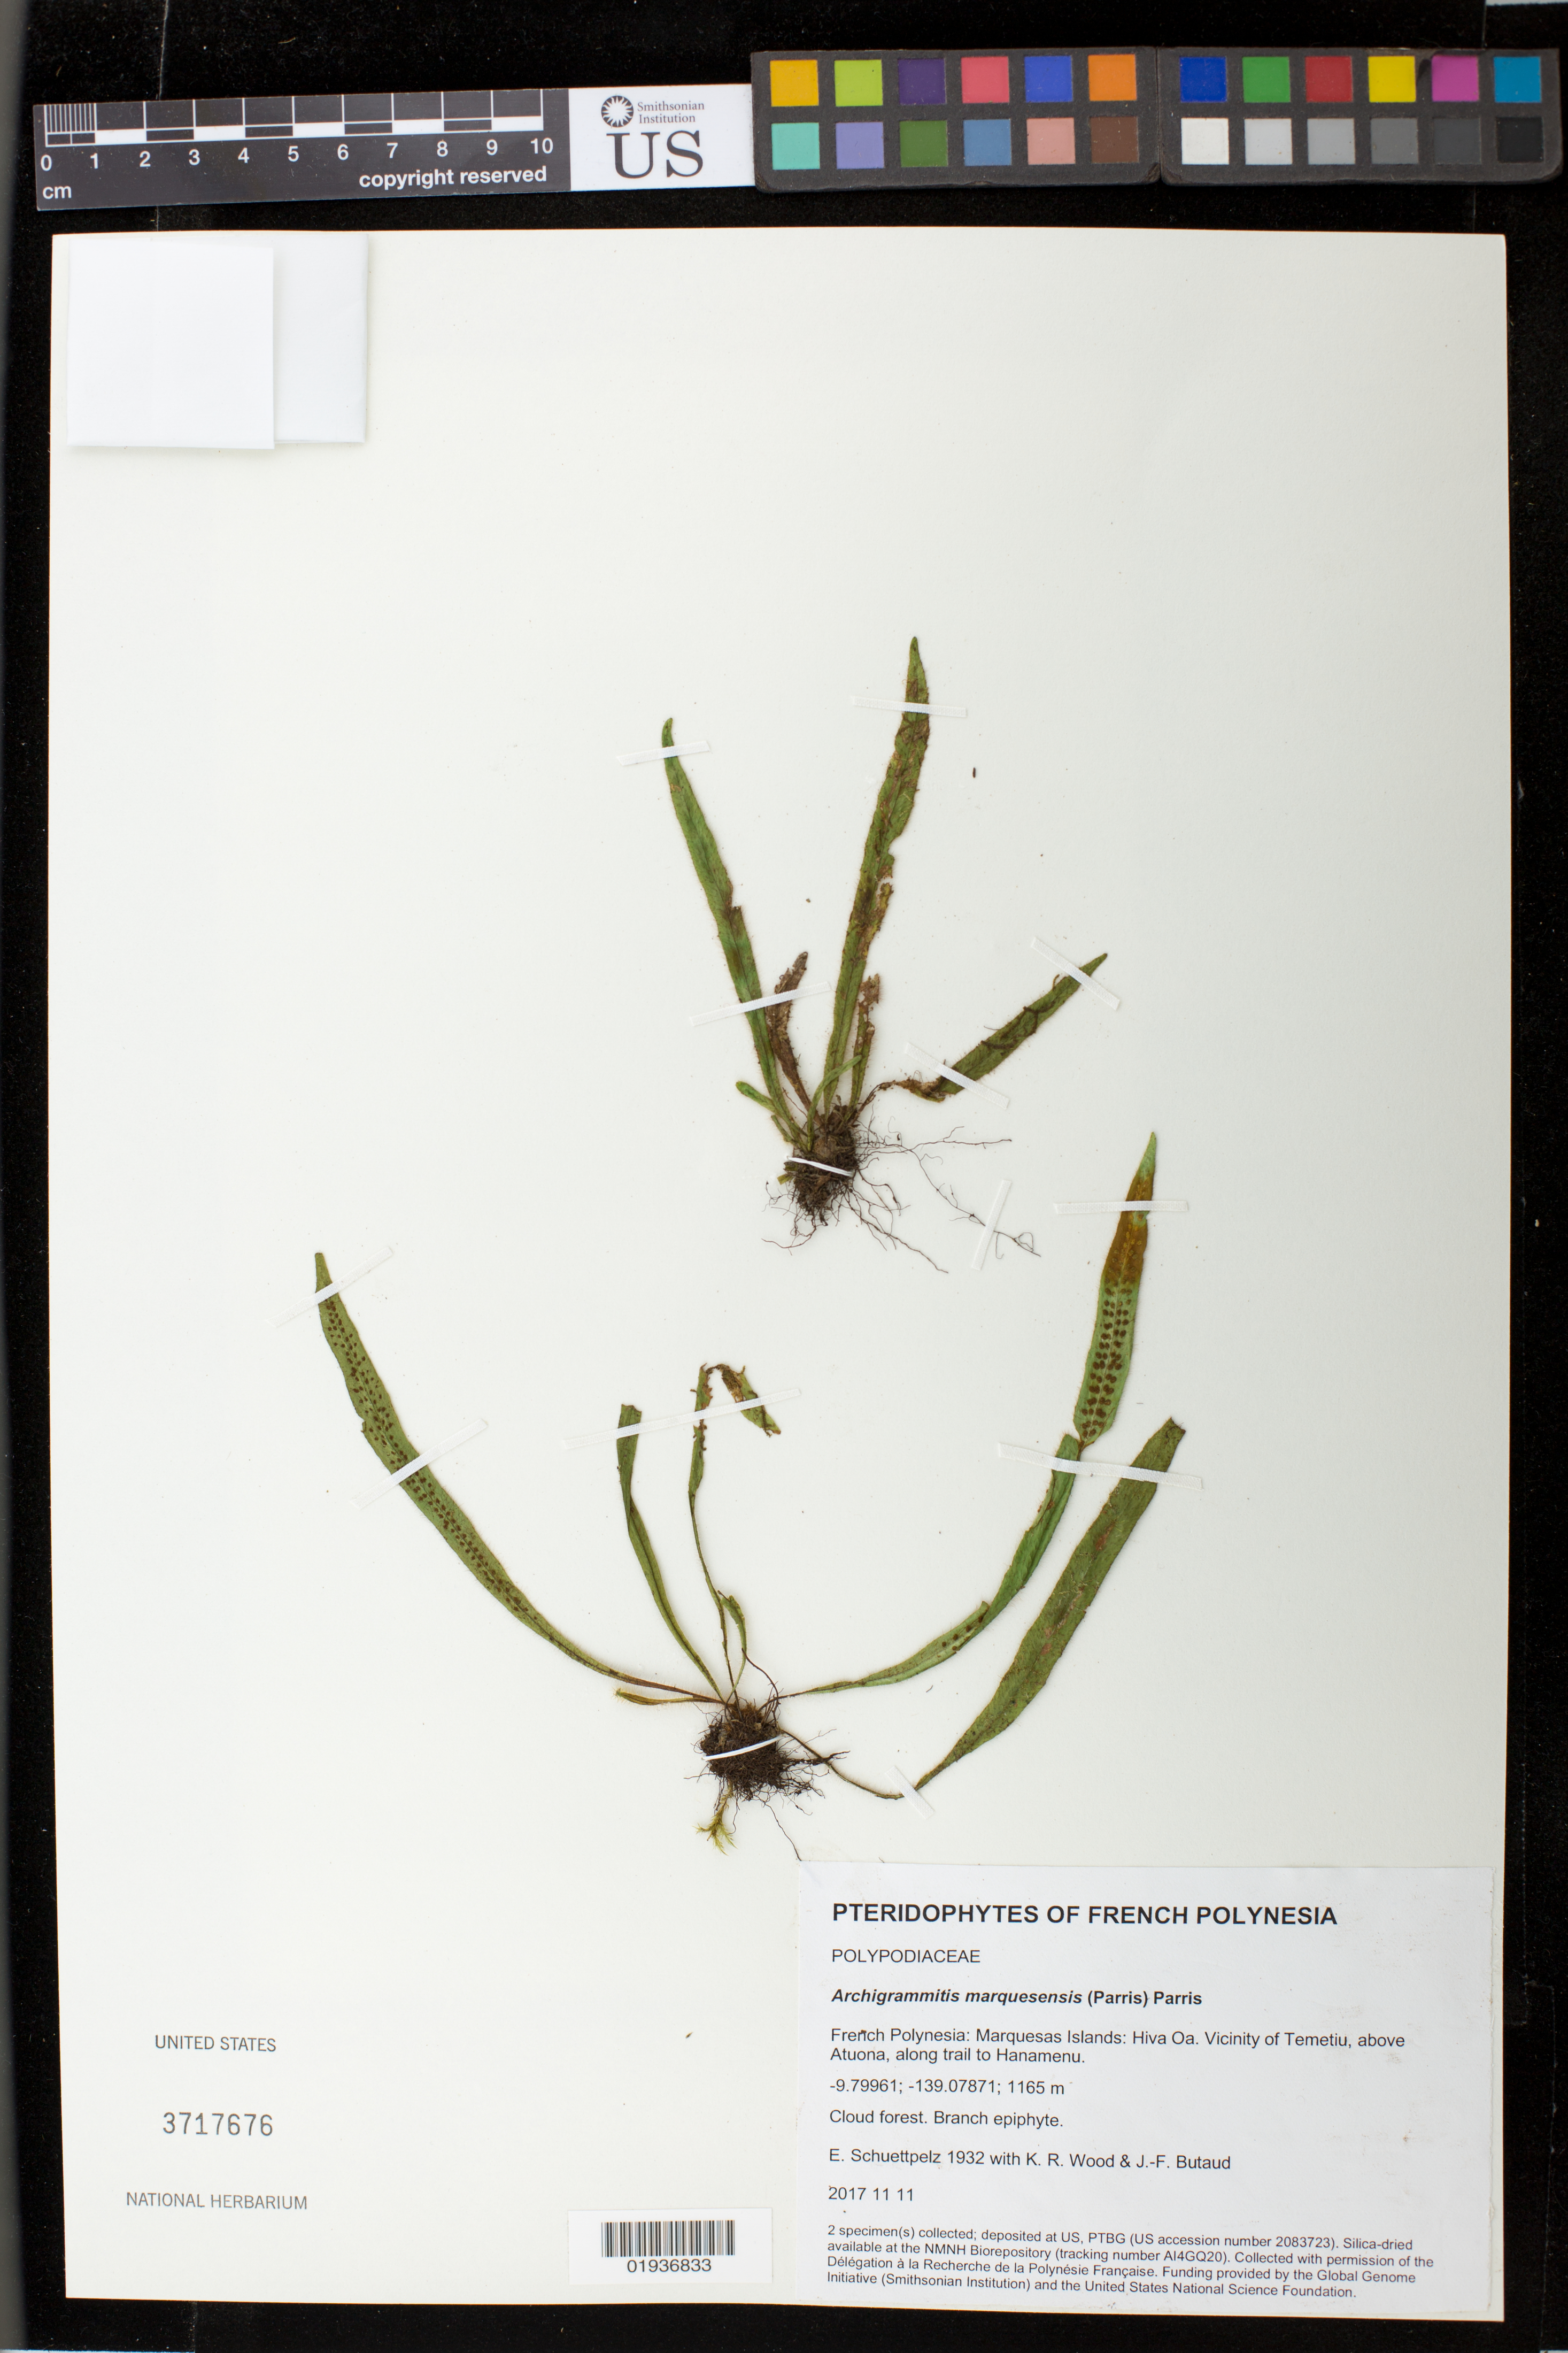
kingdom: Plantae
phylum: Tracheophyta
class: Polypodiopsida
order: Polypodiales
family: Polypodiaceae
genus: Archigrammitis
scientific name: Archigrammitis marquesensis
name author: (Parris) Parris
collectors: E. Schuettpelz, K. R. Wood & J. -F. Butaud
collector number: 1932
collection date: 2017-11-11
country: French Polynesia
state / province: Marquesas Islands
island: Hiva Oa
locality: Vicinity of Temetiu, above Atuona, along trail to Hanamenu.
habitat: Cloud forest.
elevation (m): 1165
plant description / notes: Collected with permission of the Délégation à la Recherche de la Polynésie Française. Funding provided by the Global Genome Initiative (Smithsonian Institution) and the United States National Science Foundation. Silica dried tissue stored at AI4GQ20 in the NMNH Biorepository, Smithsonian Institution.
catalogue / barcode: US 3717676